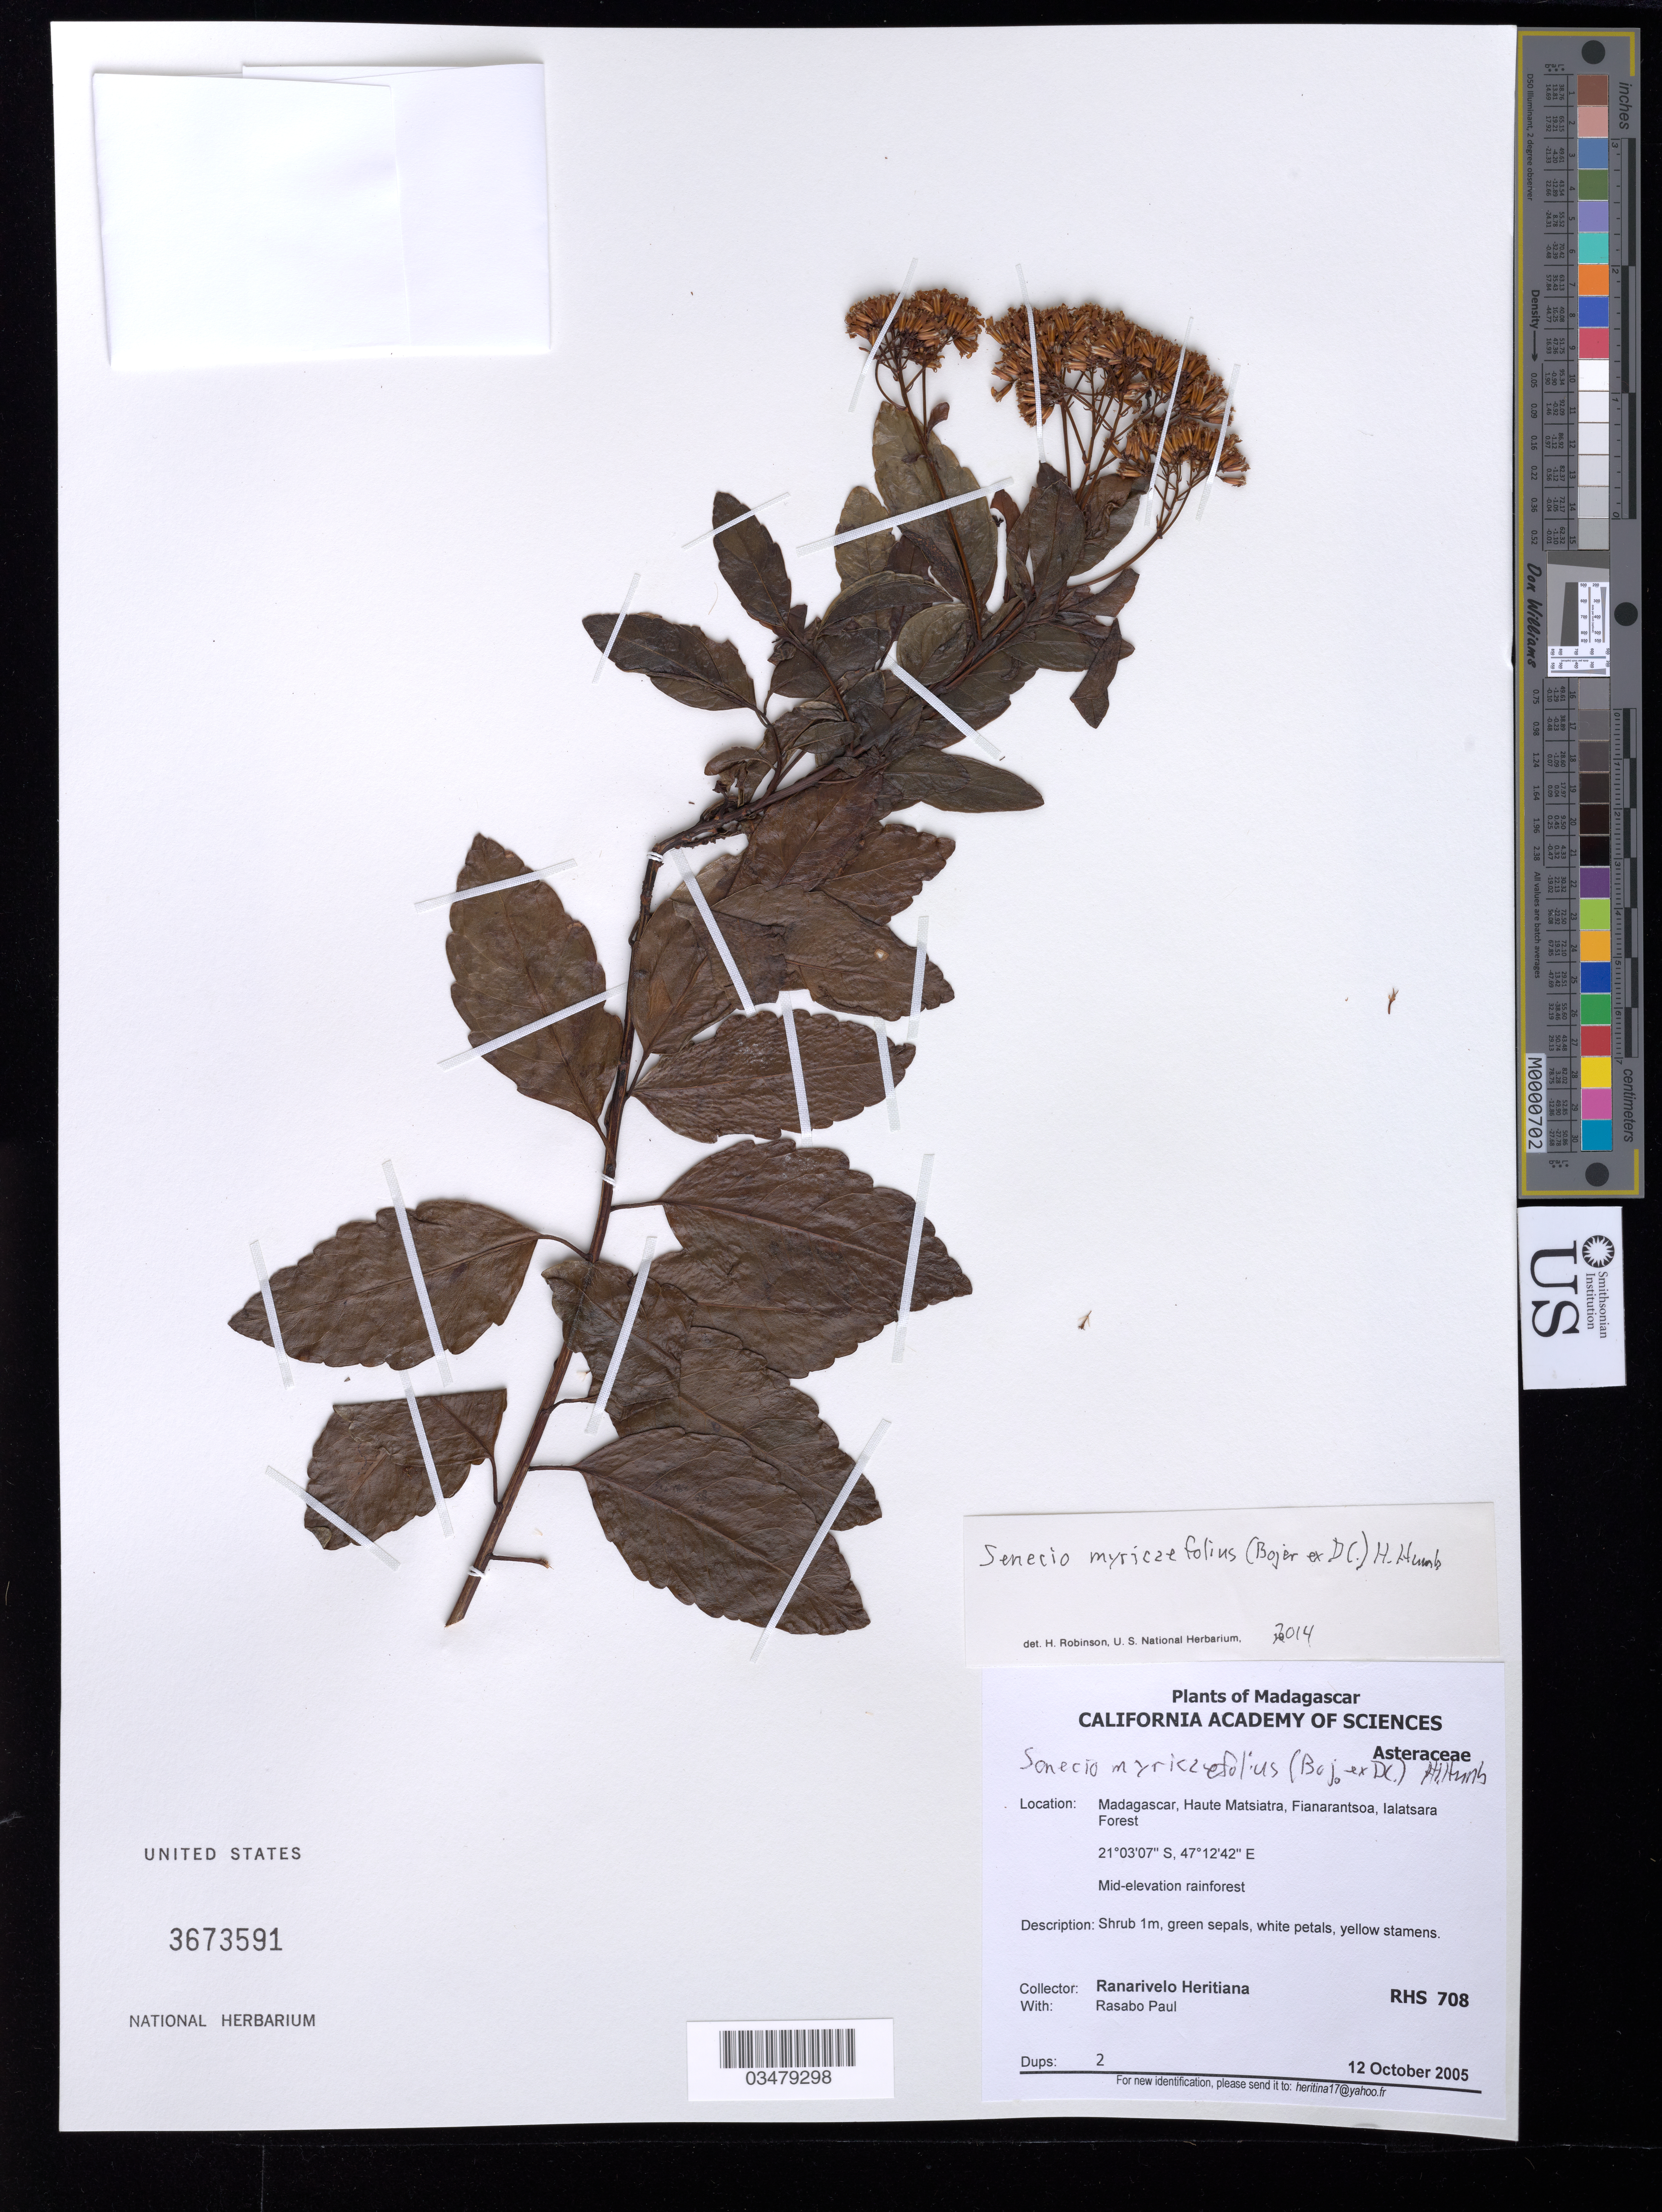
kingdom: Plantae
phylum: Tracheophyta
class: Magnoliopsida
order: Asterales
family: Asteraceae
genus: Senecio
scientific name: Senecio myricifolius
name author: (Bojer ex DC.) Humbert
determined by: Robinson, Harold E., (US)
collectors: R. Heritiana & R. Paul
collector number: RHS 708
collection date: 2005-10-12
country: Madagascar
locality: Haute Matsiatra, Fianarantsoa, Ialatsara Forest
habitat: Mid-elevation rainforest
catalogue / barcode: US 3673591